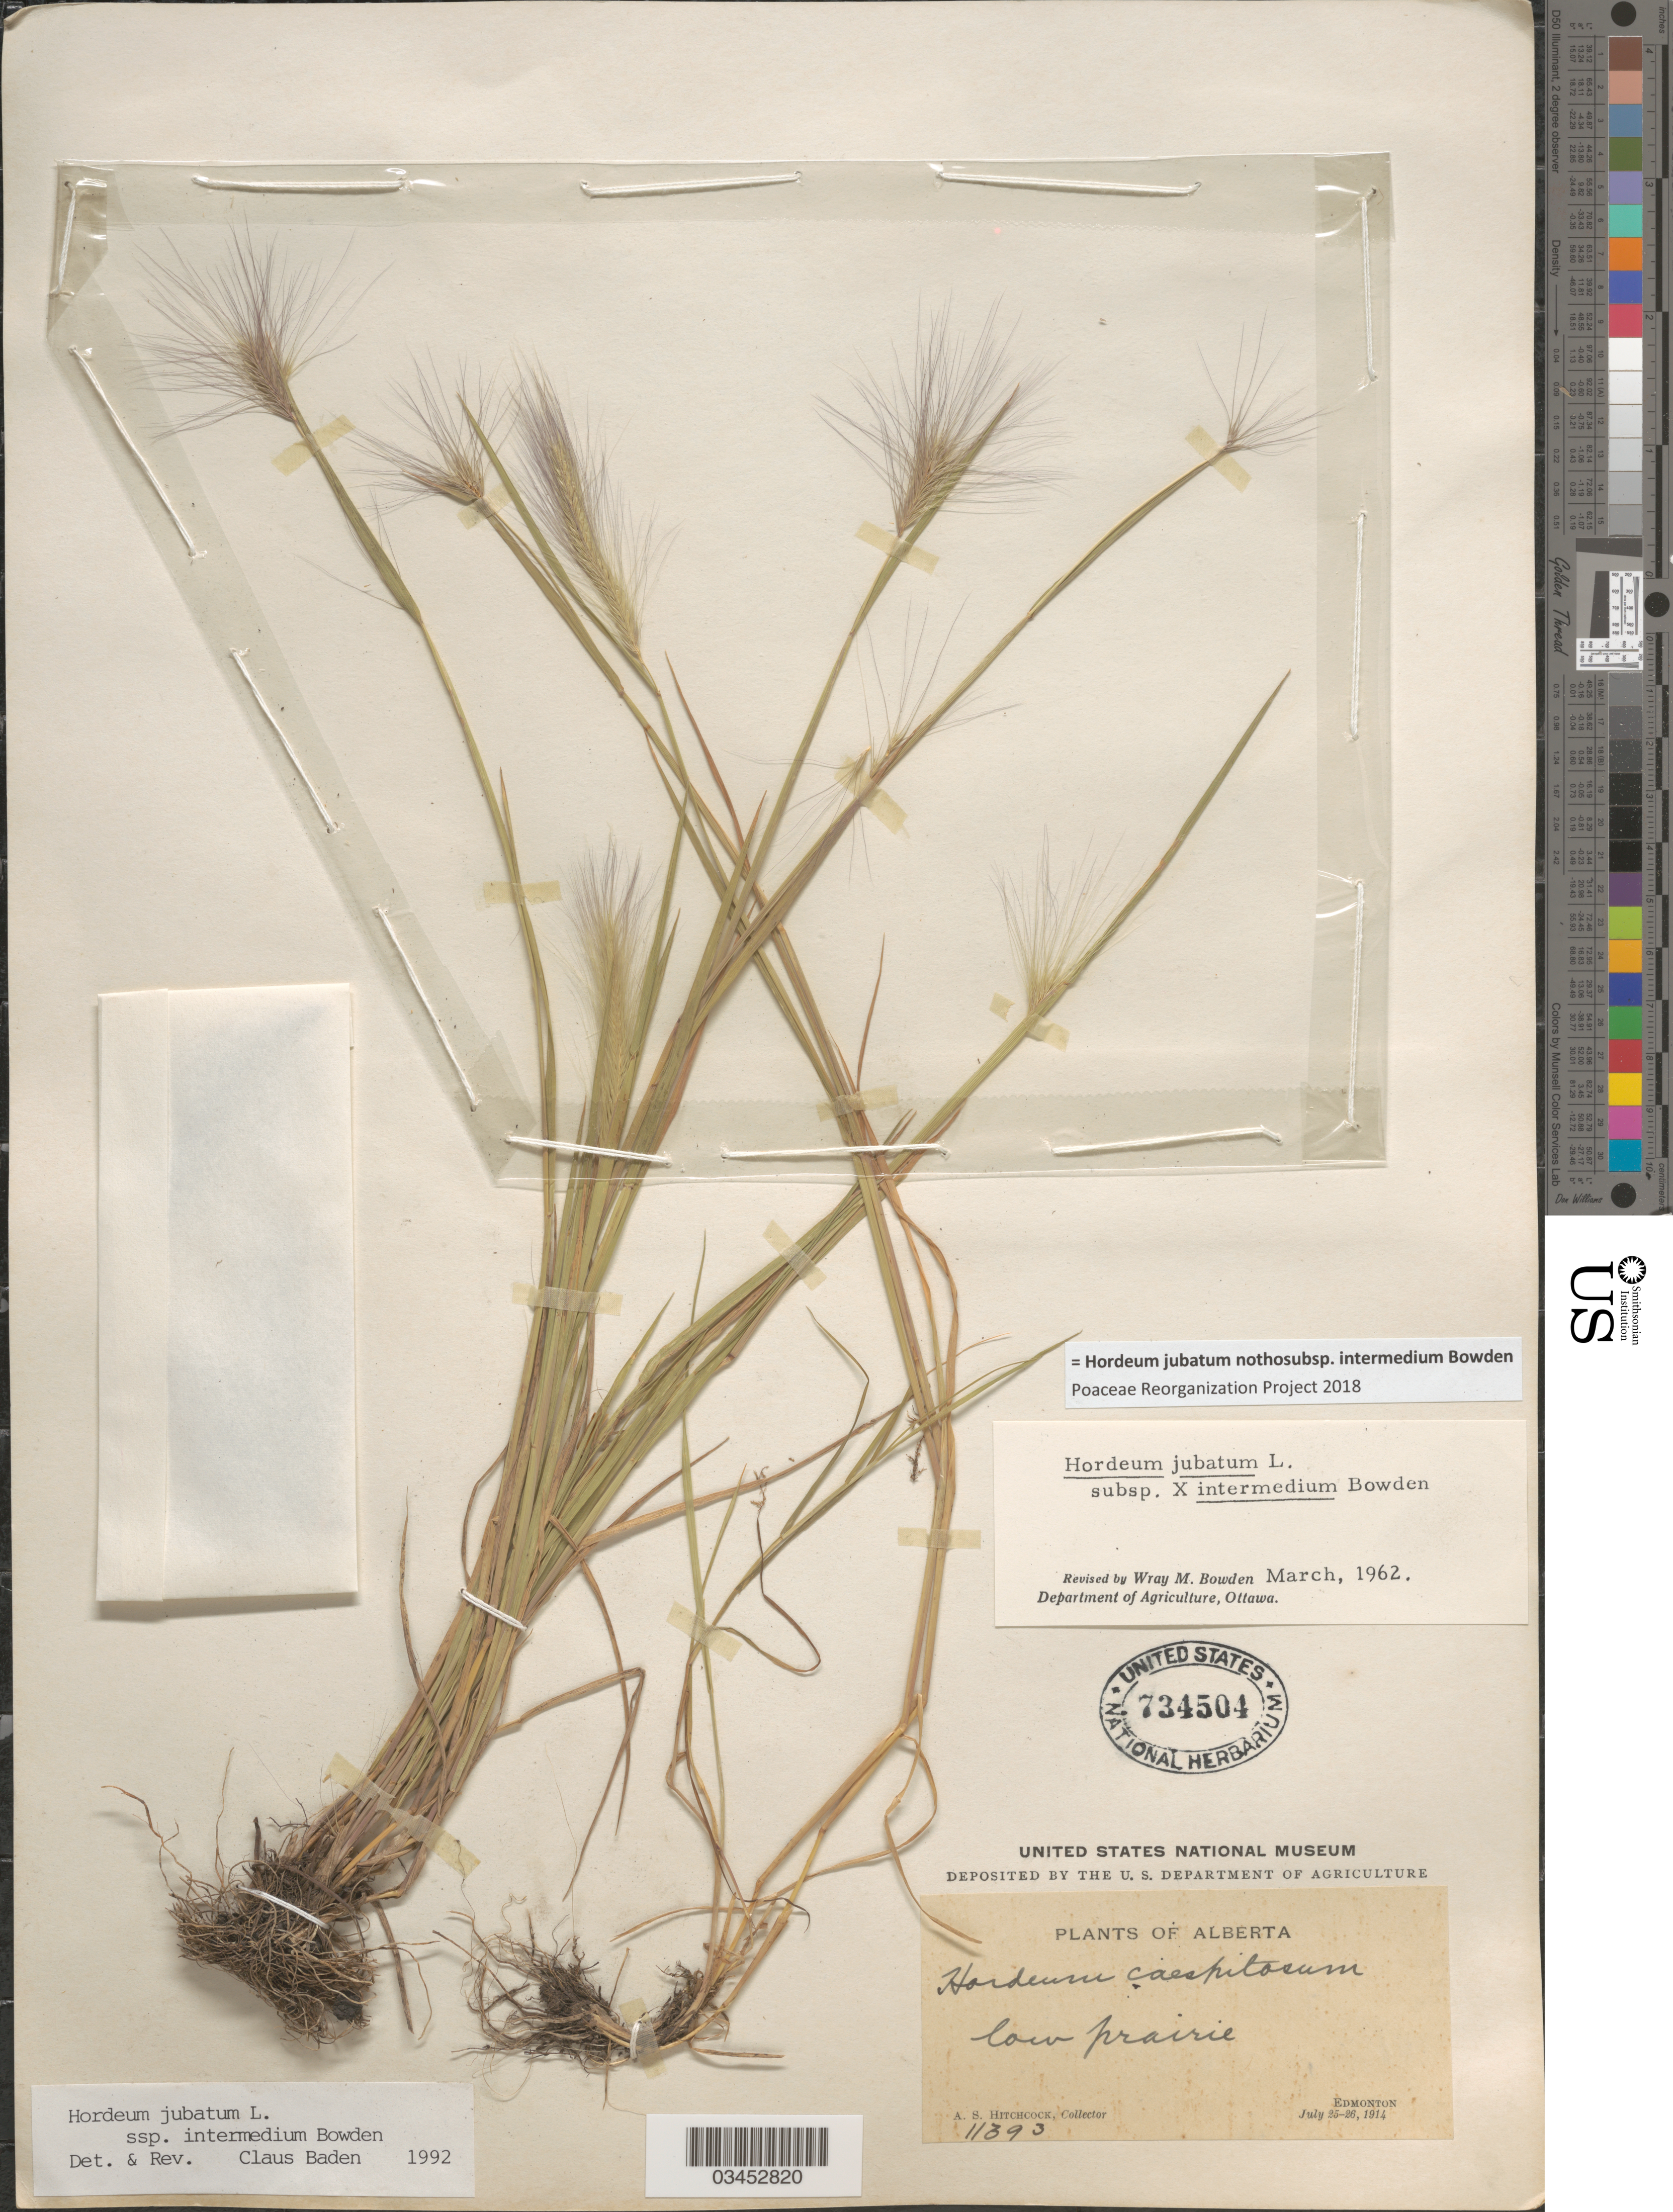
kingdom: Plantae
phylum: Tracheophyta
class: Liliopsida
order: Poales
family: Poaceae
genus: Hordeum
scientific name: Hordeum jubatum nothosubsp. intermedium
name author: Bowden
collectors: A. S. Hitchcock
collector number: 11393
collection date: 1914-07-25/1914-07-26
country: Canada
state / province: Alberta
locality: Edmonton.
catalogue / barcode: US 734504